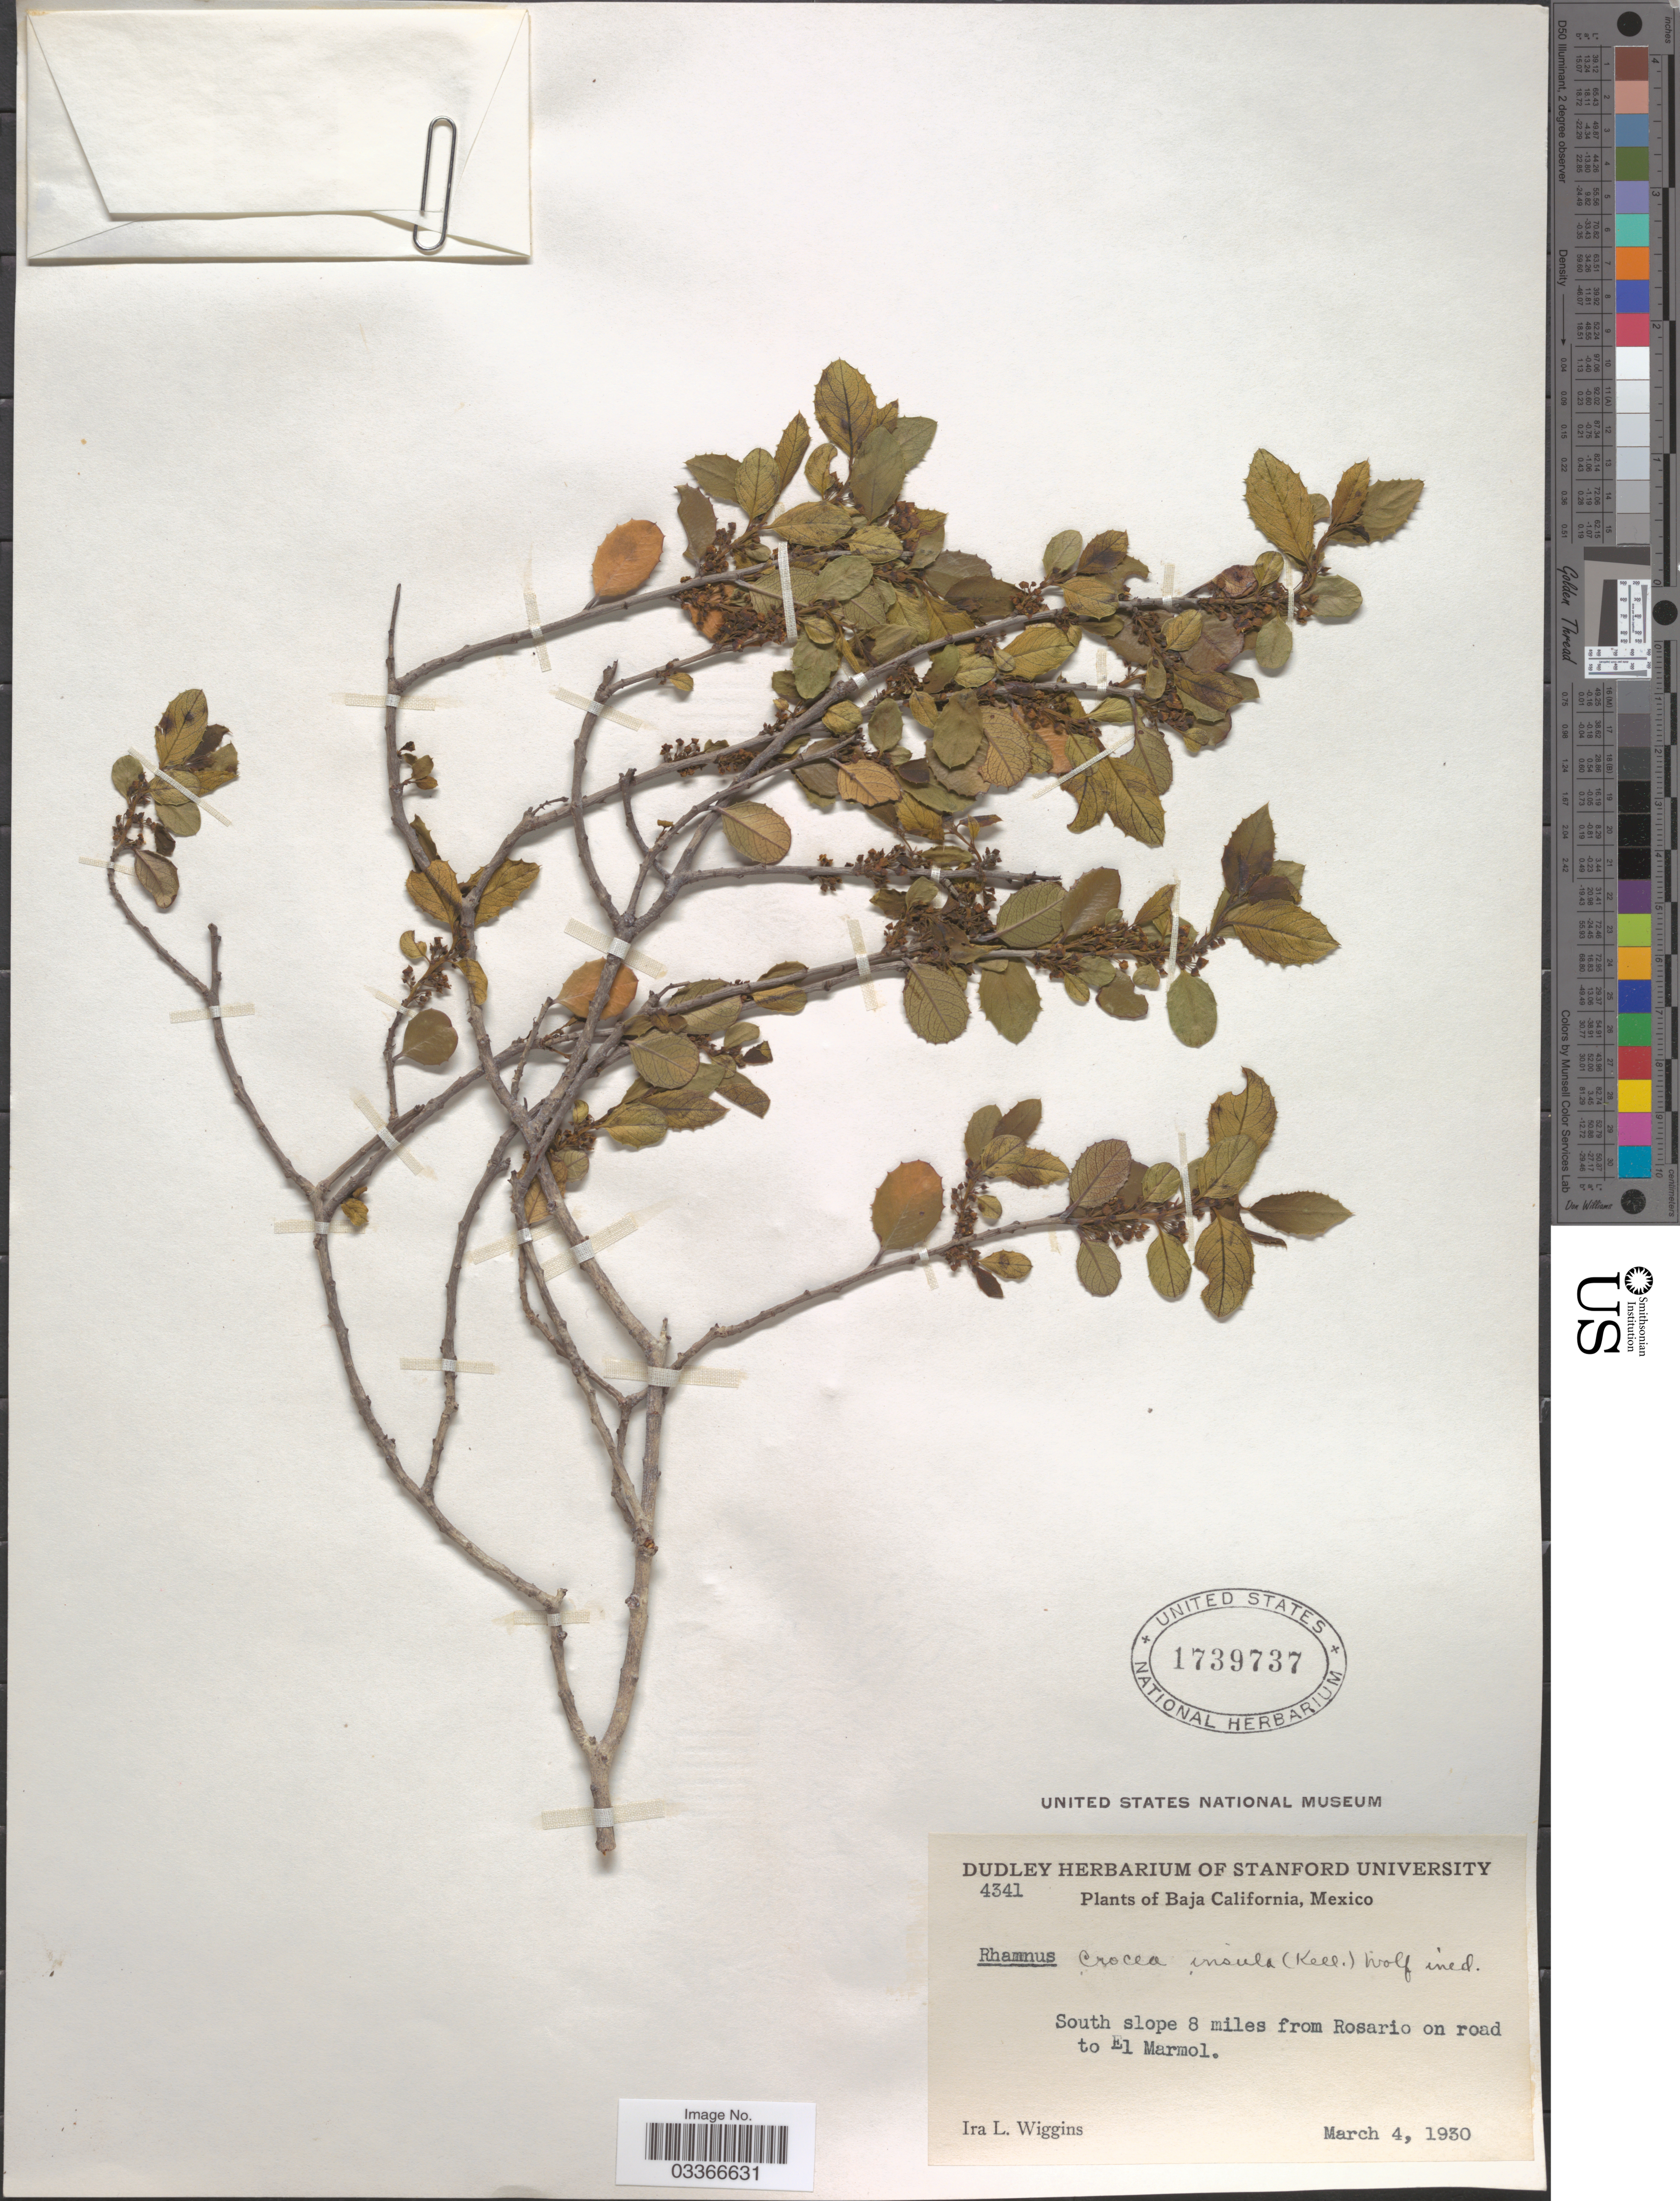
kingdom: Plantae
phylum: Tracheophyta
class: Magnoliopsida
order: Rosales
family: Rhamnaceae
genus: Rhamnus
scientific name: Rhamnus crocea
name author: Nutt.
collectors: I. L. Wiggins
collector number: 4341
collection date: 1930-03-04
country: Mexico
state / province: Baja California Norte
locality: South slope 8 miles from Rosario on road to El Marmol.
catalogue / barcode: US 1739737